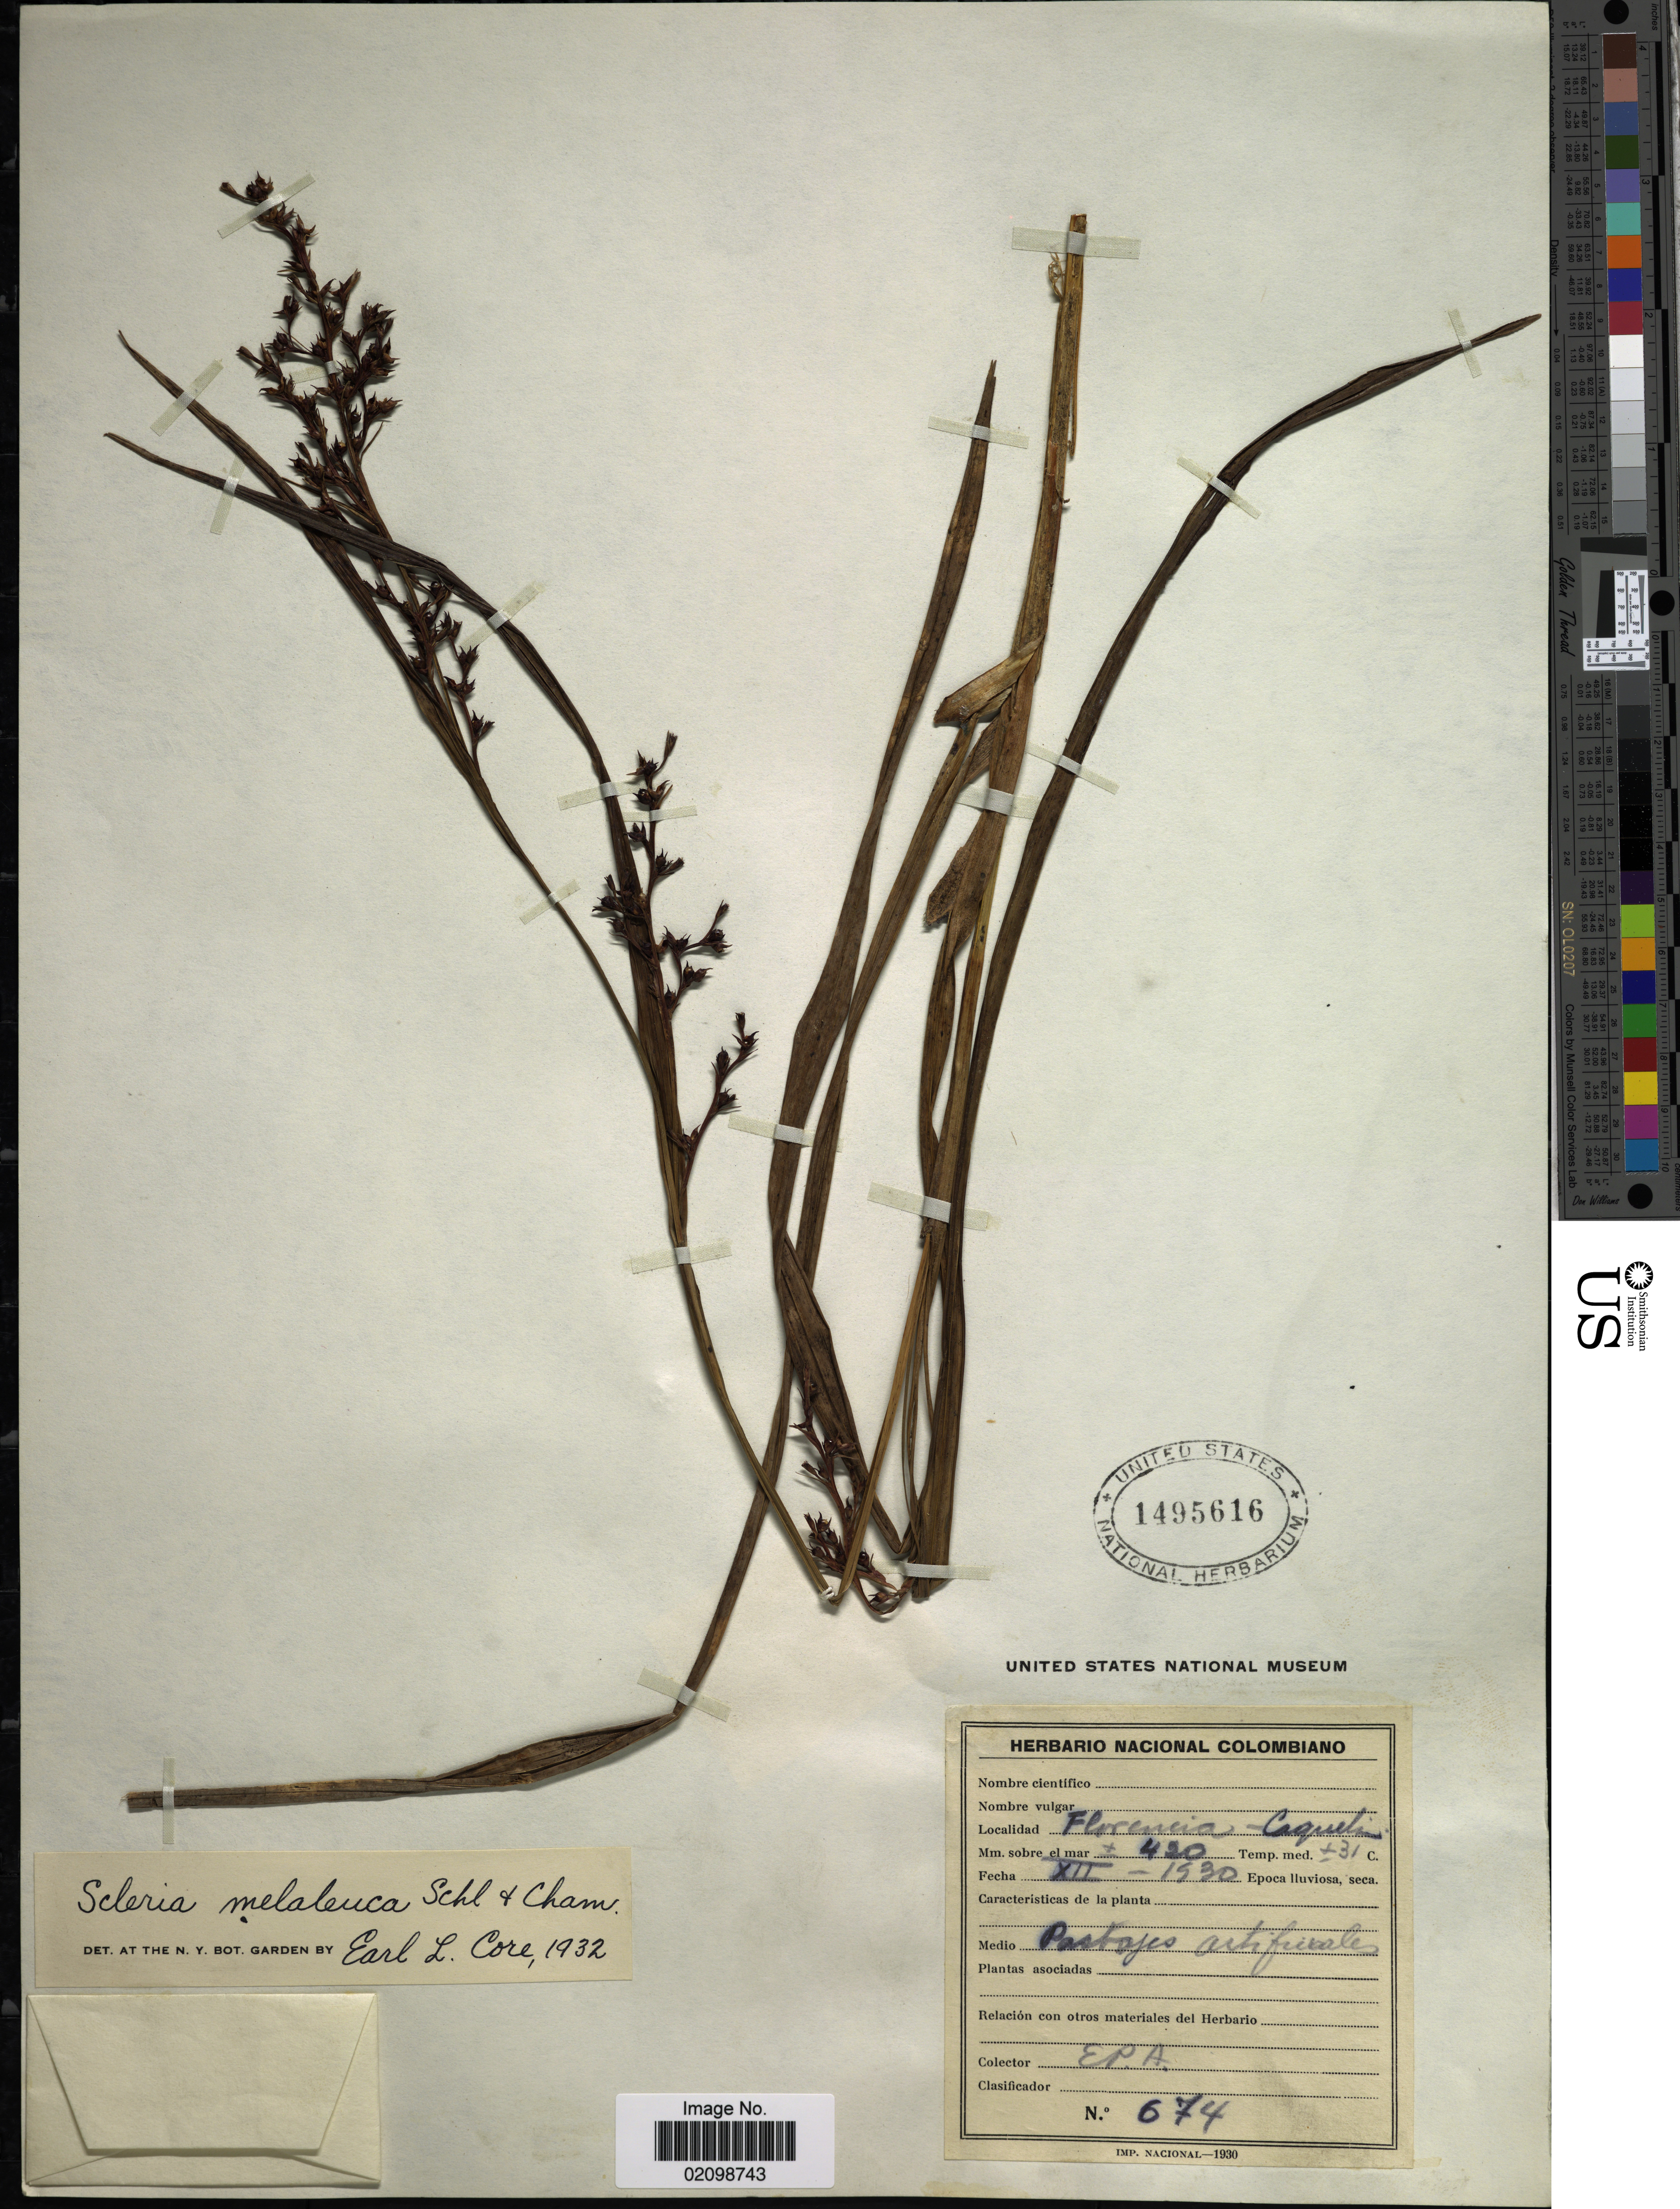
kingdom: Plantae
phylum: Tracheophyta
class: Liliopsida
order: Poales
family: Cyperaceae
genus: Scleria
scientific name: Scleria gaertneri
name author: Raddi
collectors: E. Pérez Arbeláez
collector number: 674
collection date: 1930-12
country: Colombia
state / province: Caquetá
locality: Florencia Caqueta.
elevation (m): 430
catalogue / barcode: US 1495616